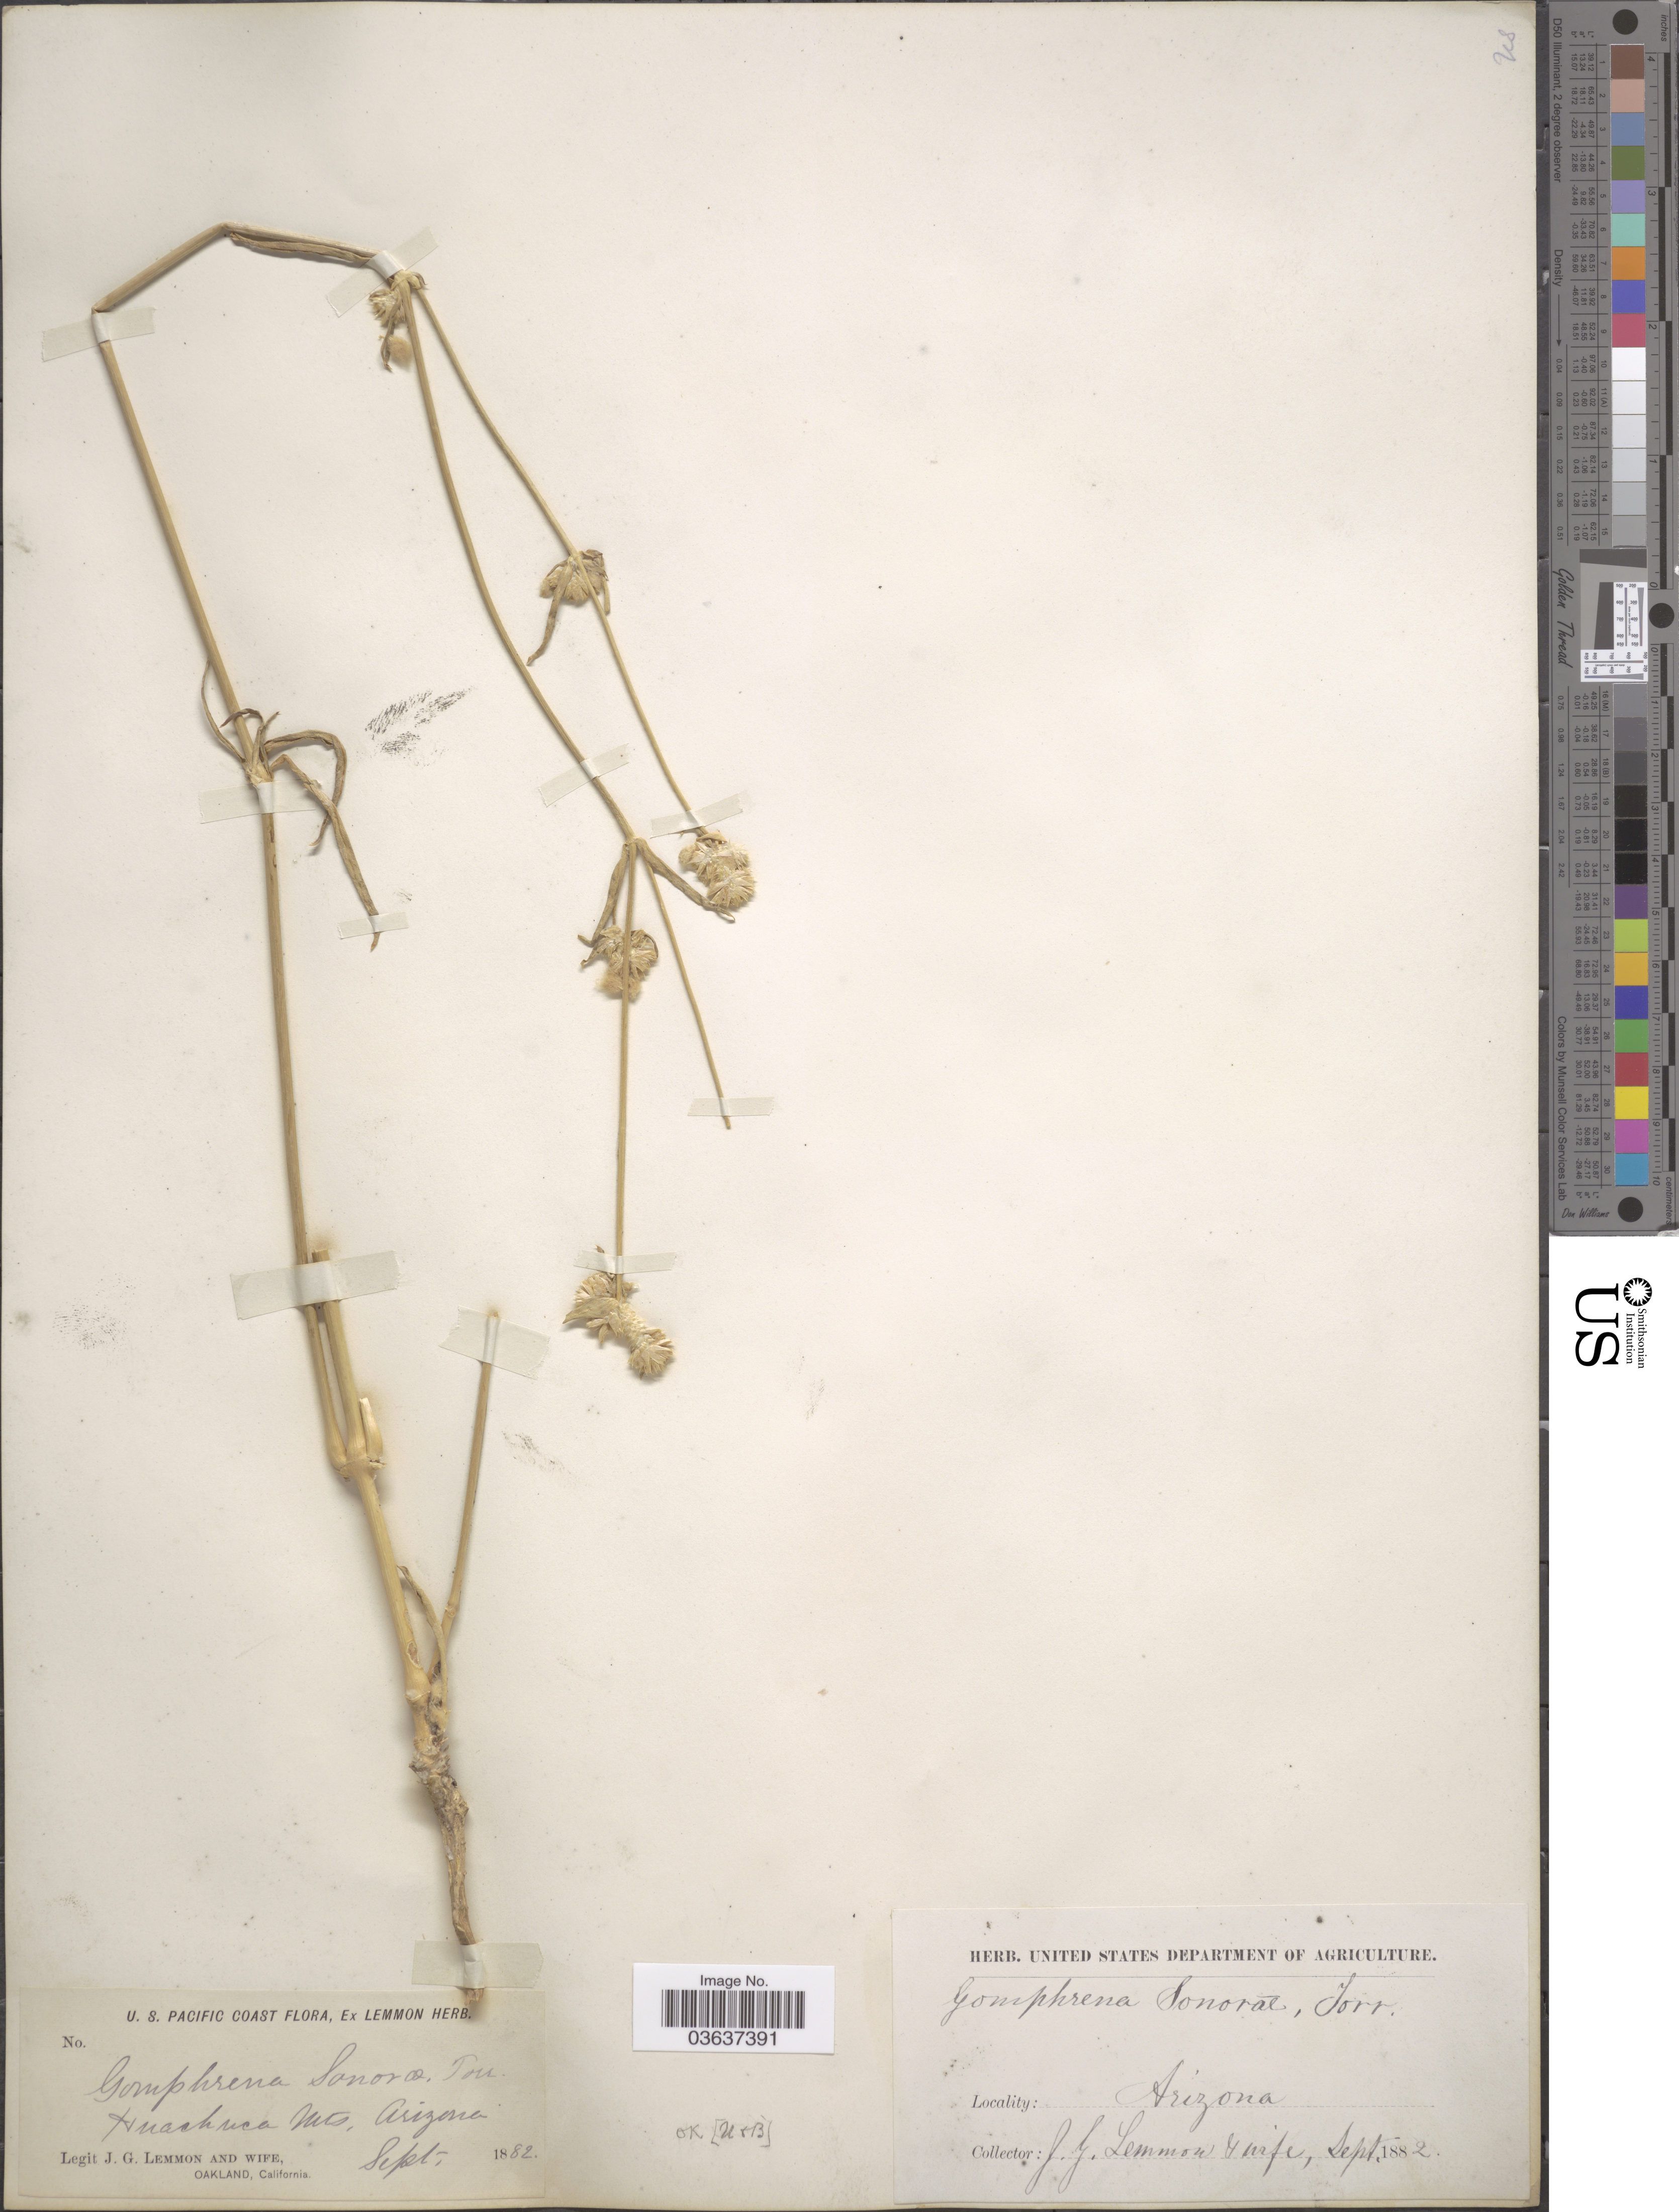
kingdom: Plantae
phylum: Tracheophyta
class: Magnoliopsida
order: Caryophyllales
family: Amaranthaceae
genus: Gomphrena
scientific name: Gomphrena sonorae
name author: Torr. in Emory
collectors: J. Lemmon & Mrs. J. G. Lemmon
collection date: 1882-09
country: United States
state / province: Arizona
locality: U. S. Pacific Coast. Huachuca Mts.